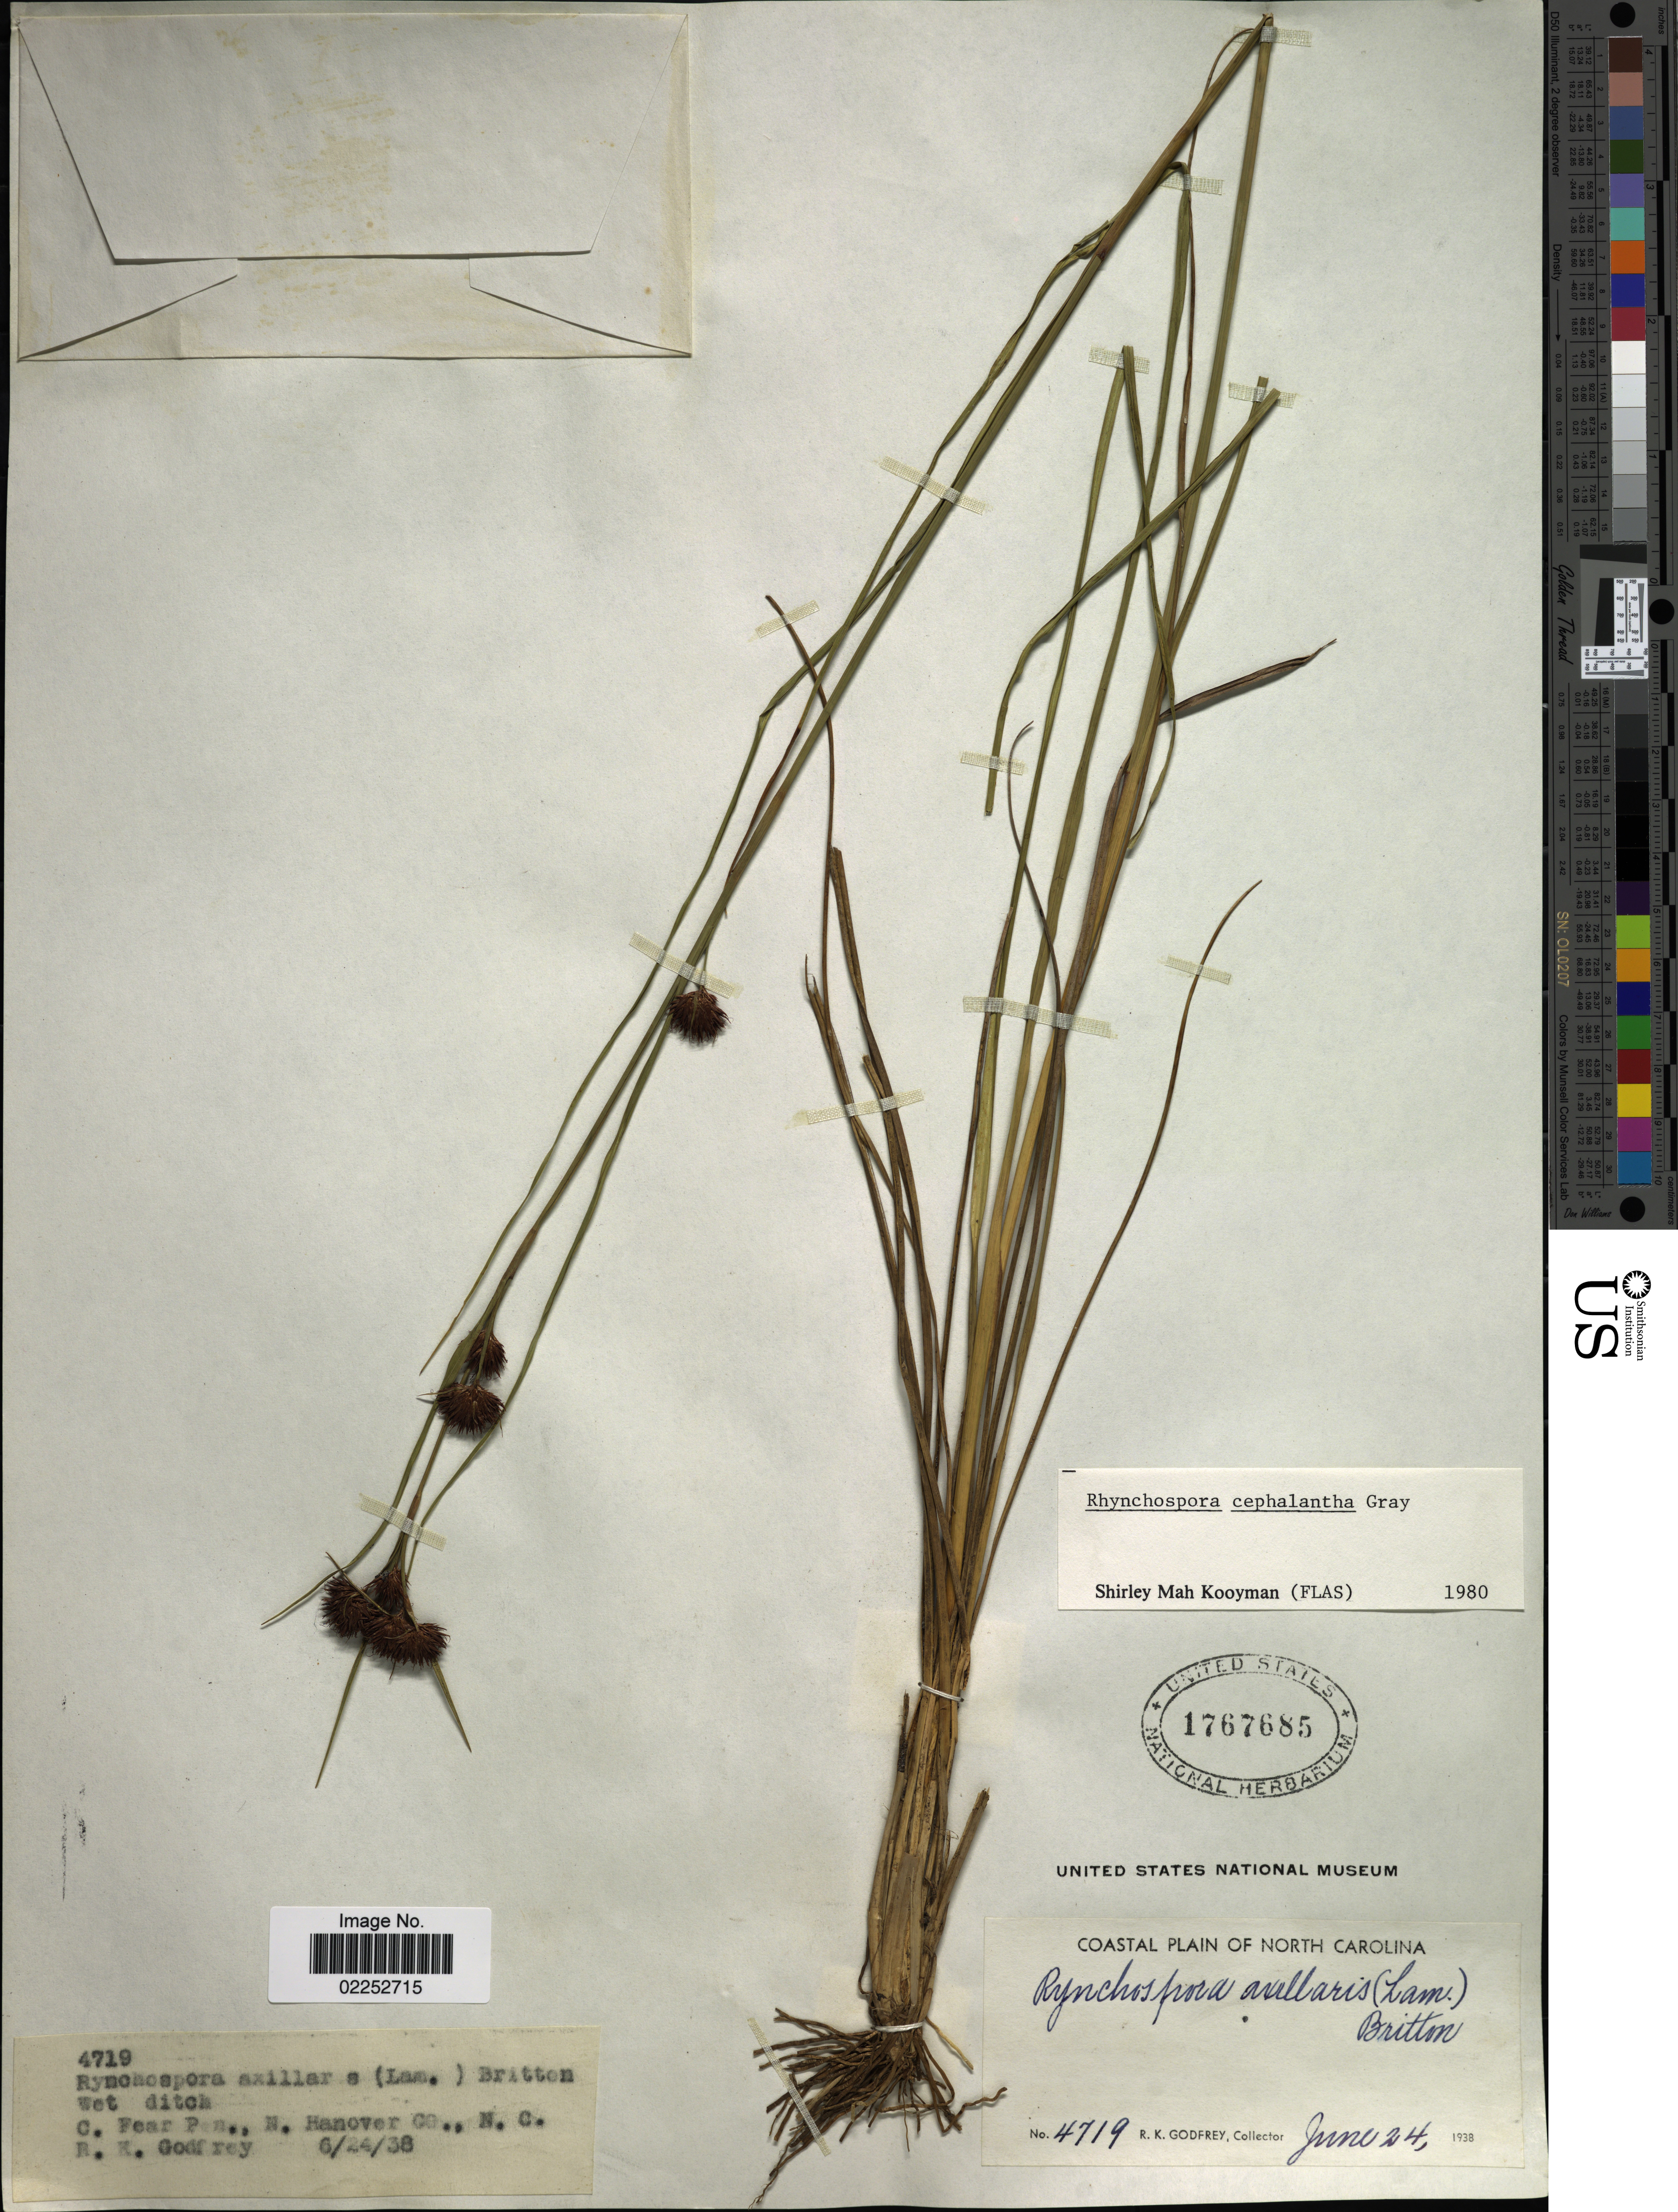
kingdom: Plantae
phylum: Tracheophyta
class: Liliopsida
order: Poales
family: Cyperaceae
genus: Rhynchospora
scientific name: Rhynchospora cephalantha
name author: A. Gray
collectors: R. K. Godfrey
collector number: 4719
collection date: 1938-06-24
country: United States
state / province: North Carolina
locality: C. Fear Pen., N. Hanover Co. Coastal Plain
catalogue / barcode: US 1767685